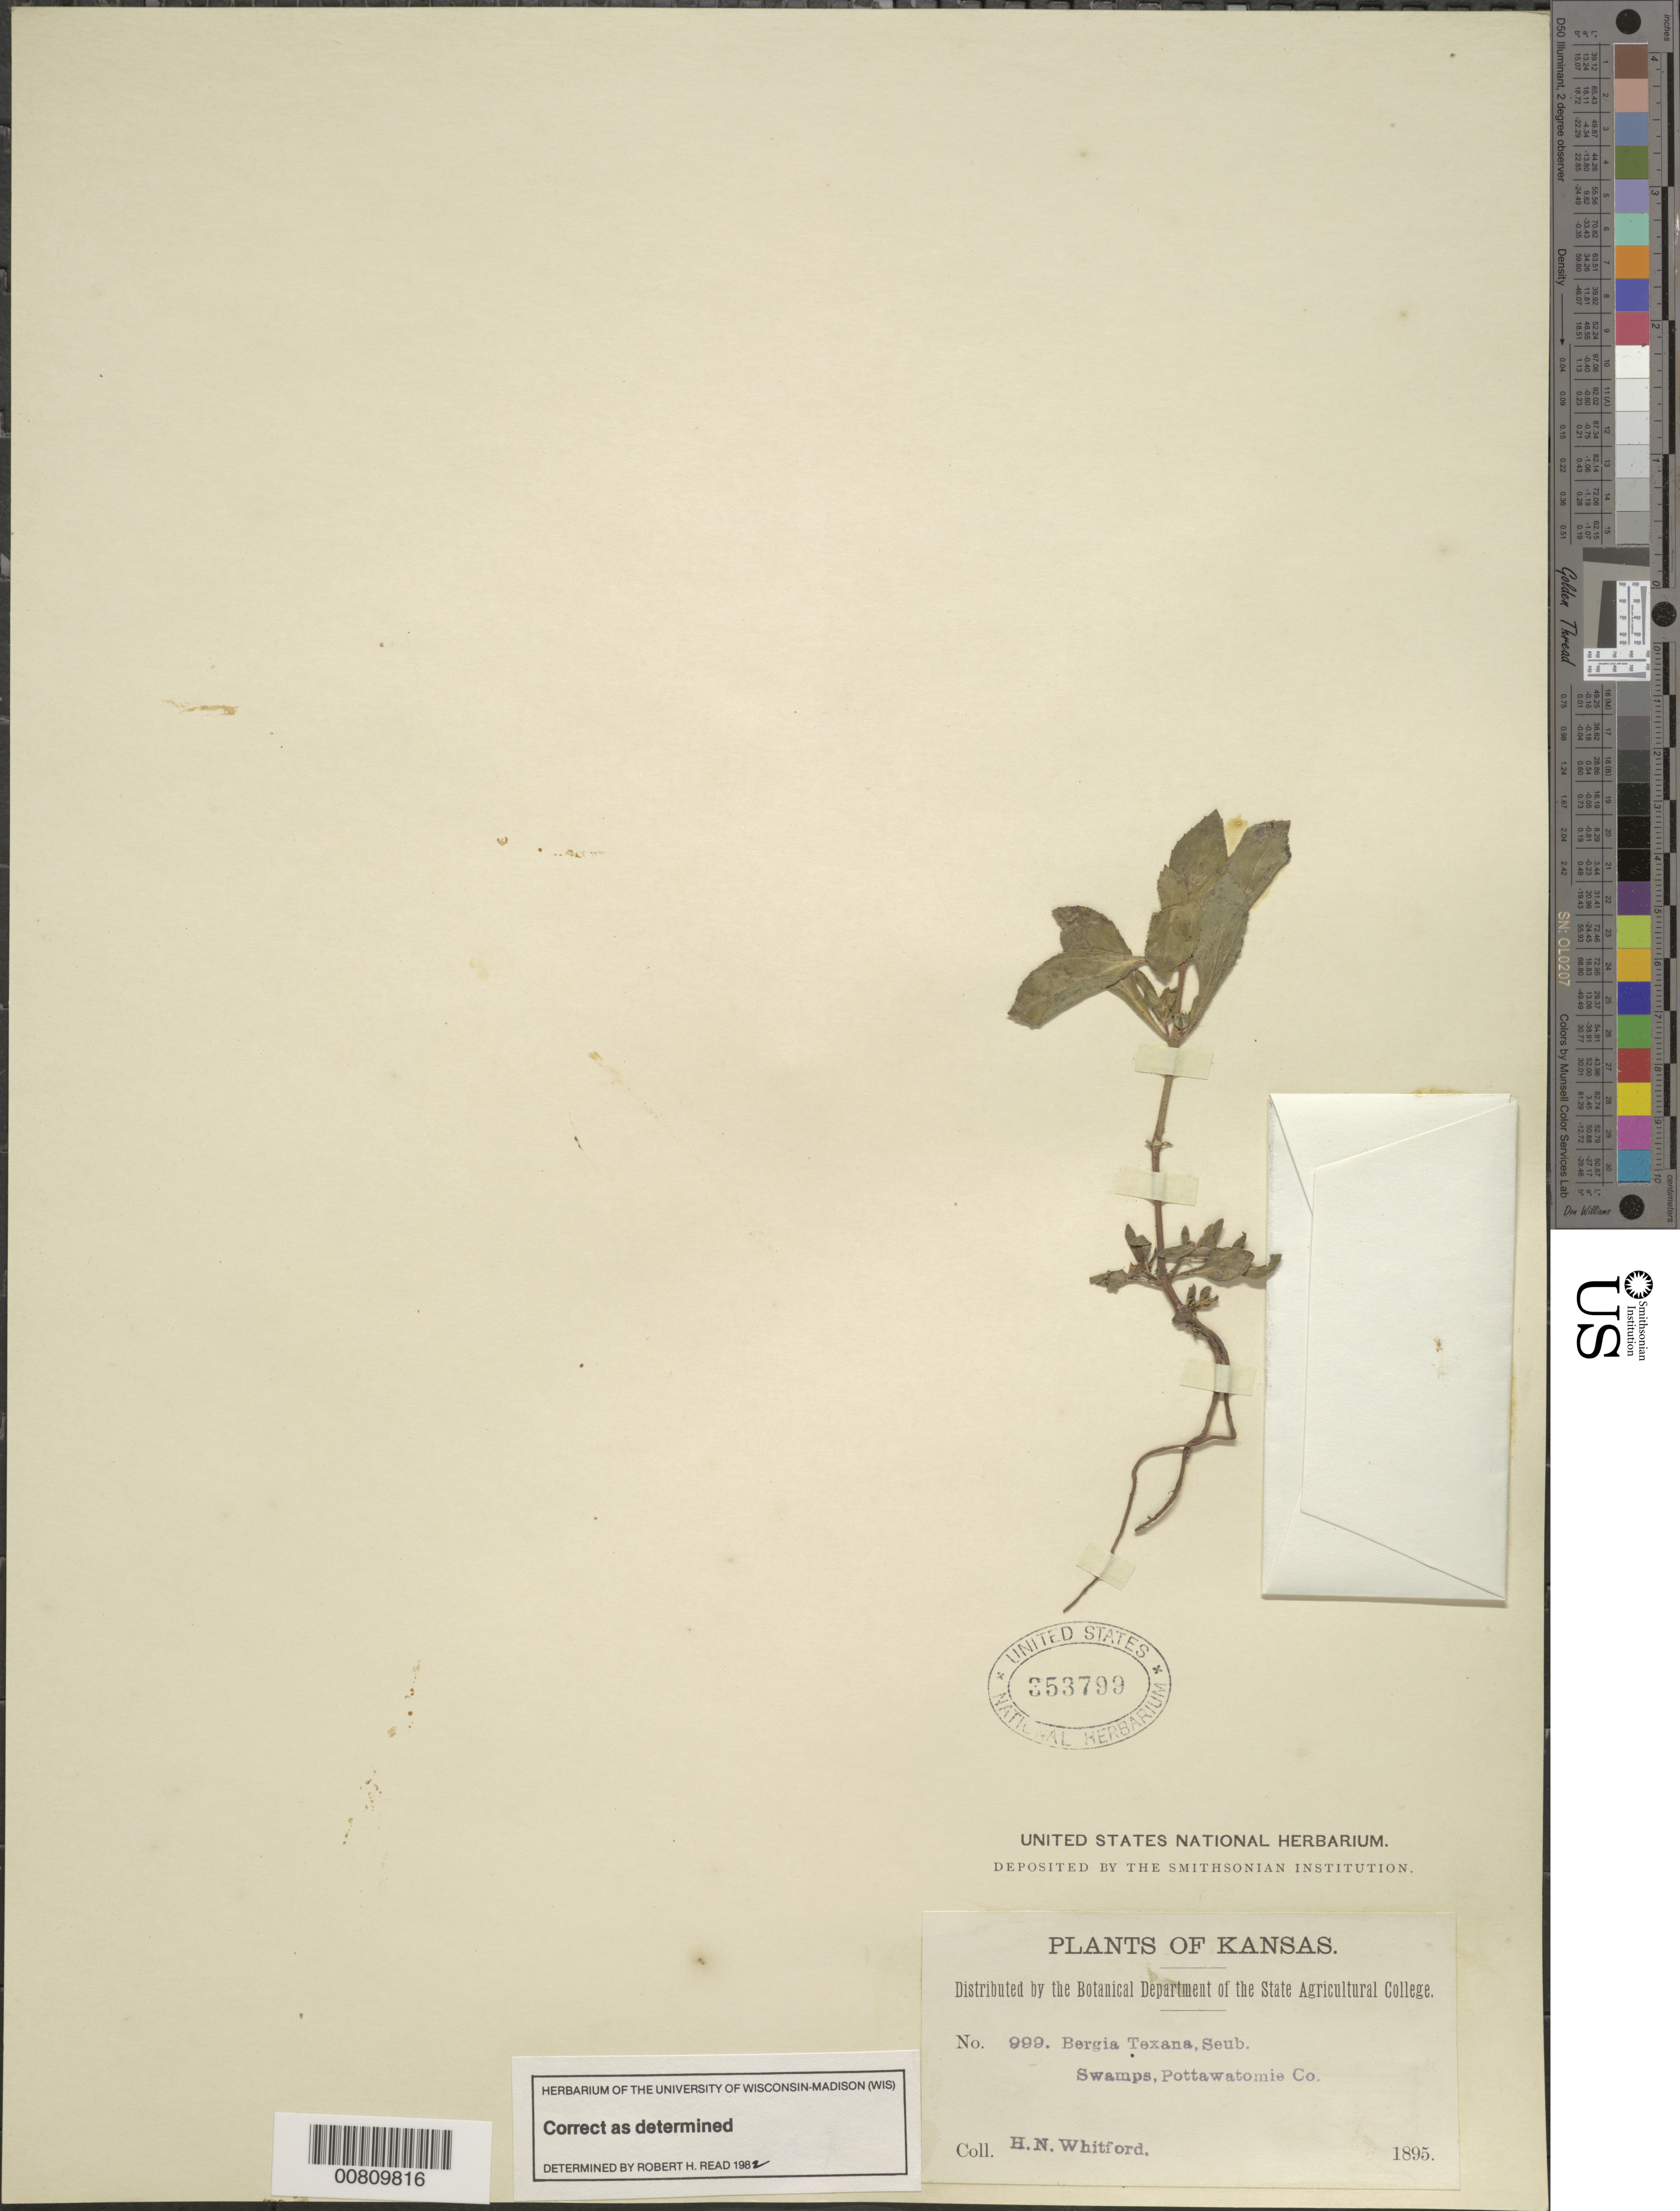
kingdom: Plantae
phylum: Tracheophyta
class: Magnoliopsida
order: Malpighiales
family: Elatinaceae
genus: Bergia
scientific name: Bergia texana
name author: (Hook.) Seub.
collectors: H. N. Whitford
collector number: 999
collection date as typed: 1895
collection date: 1895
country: United States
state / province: Kansas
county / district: Pottawatomie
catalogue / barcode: US 353799